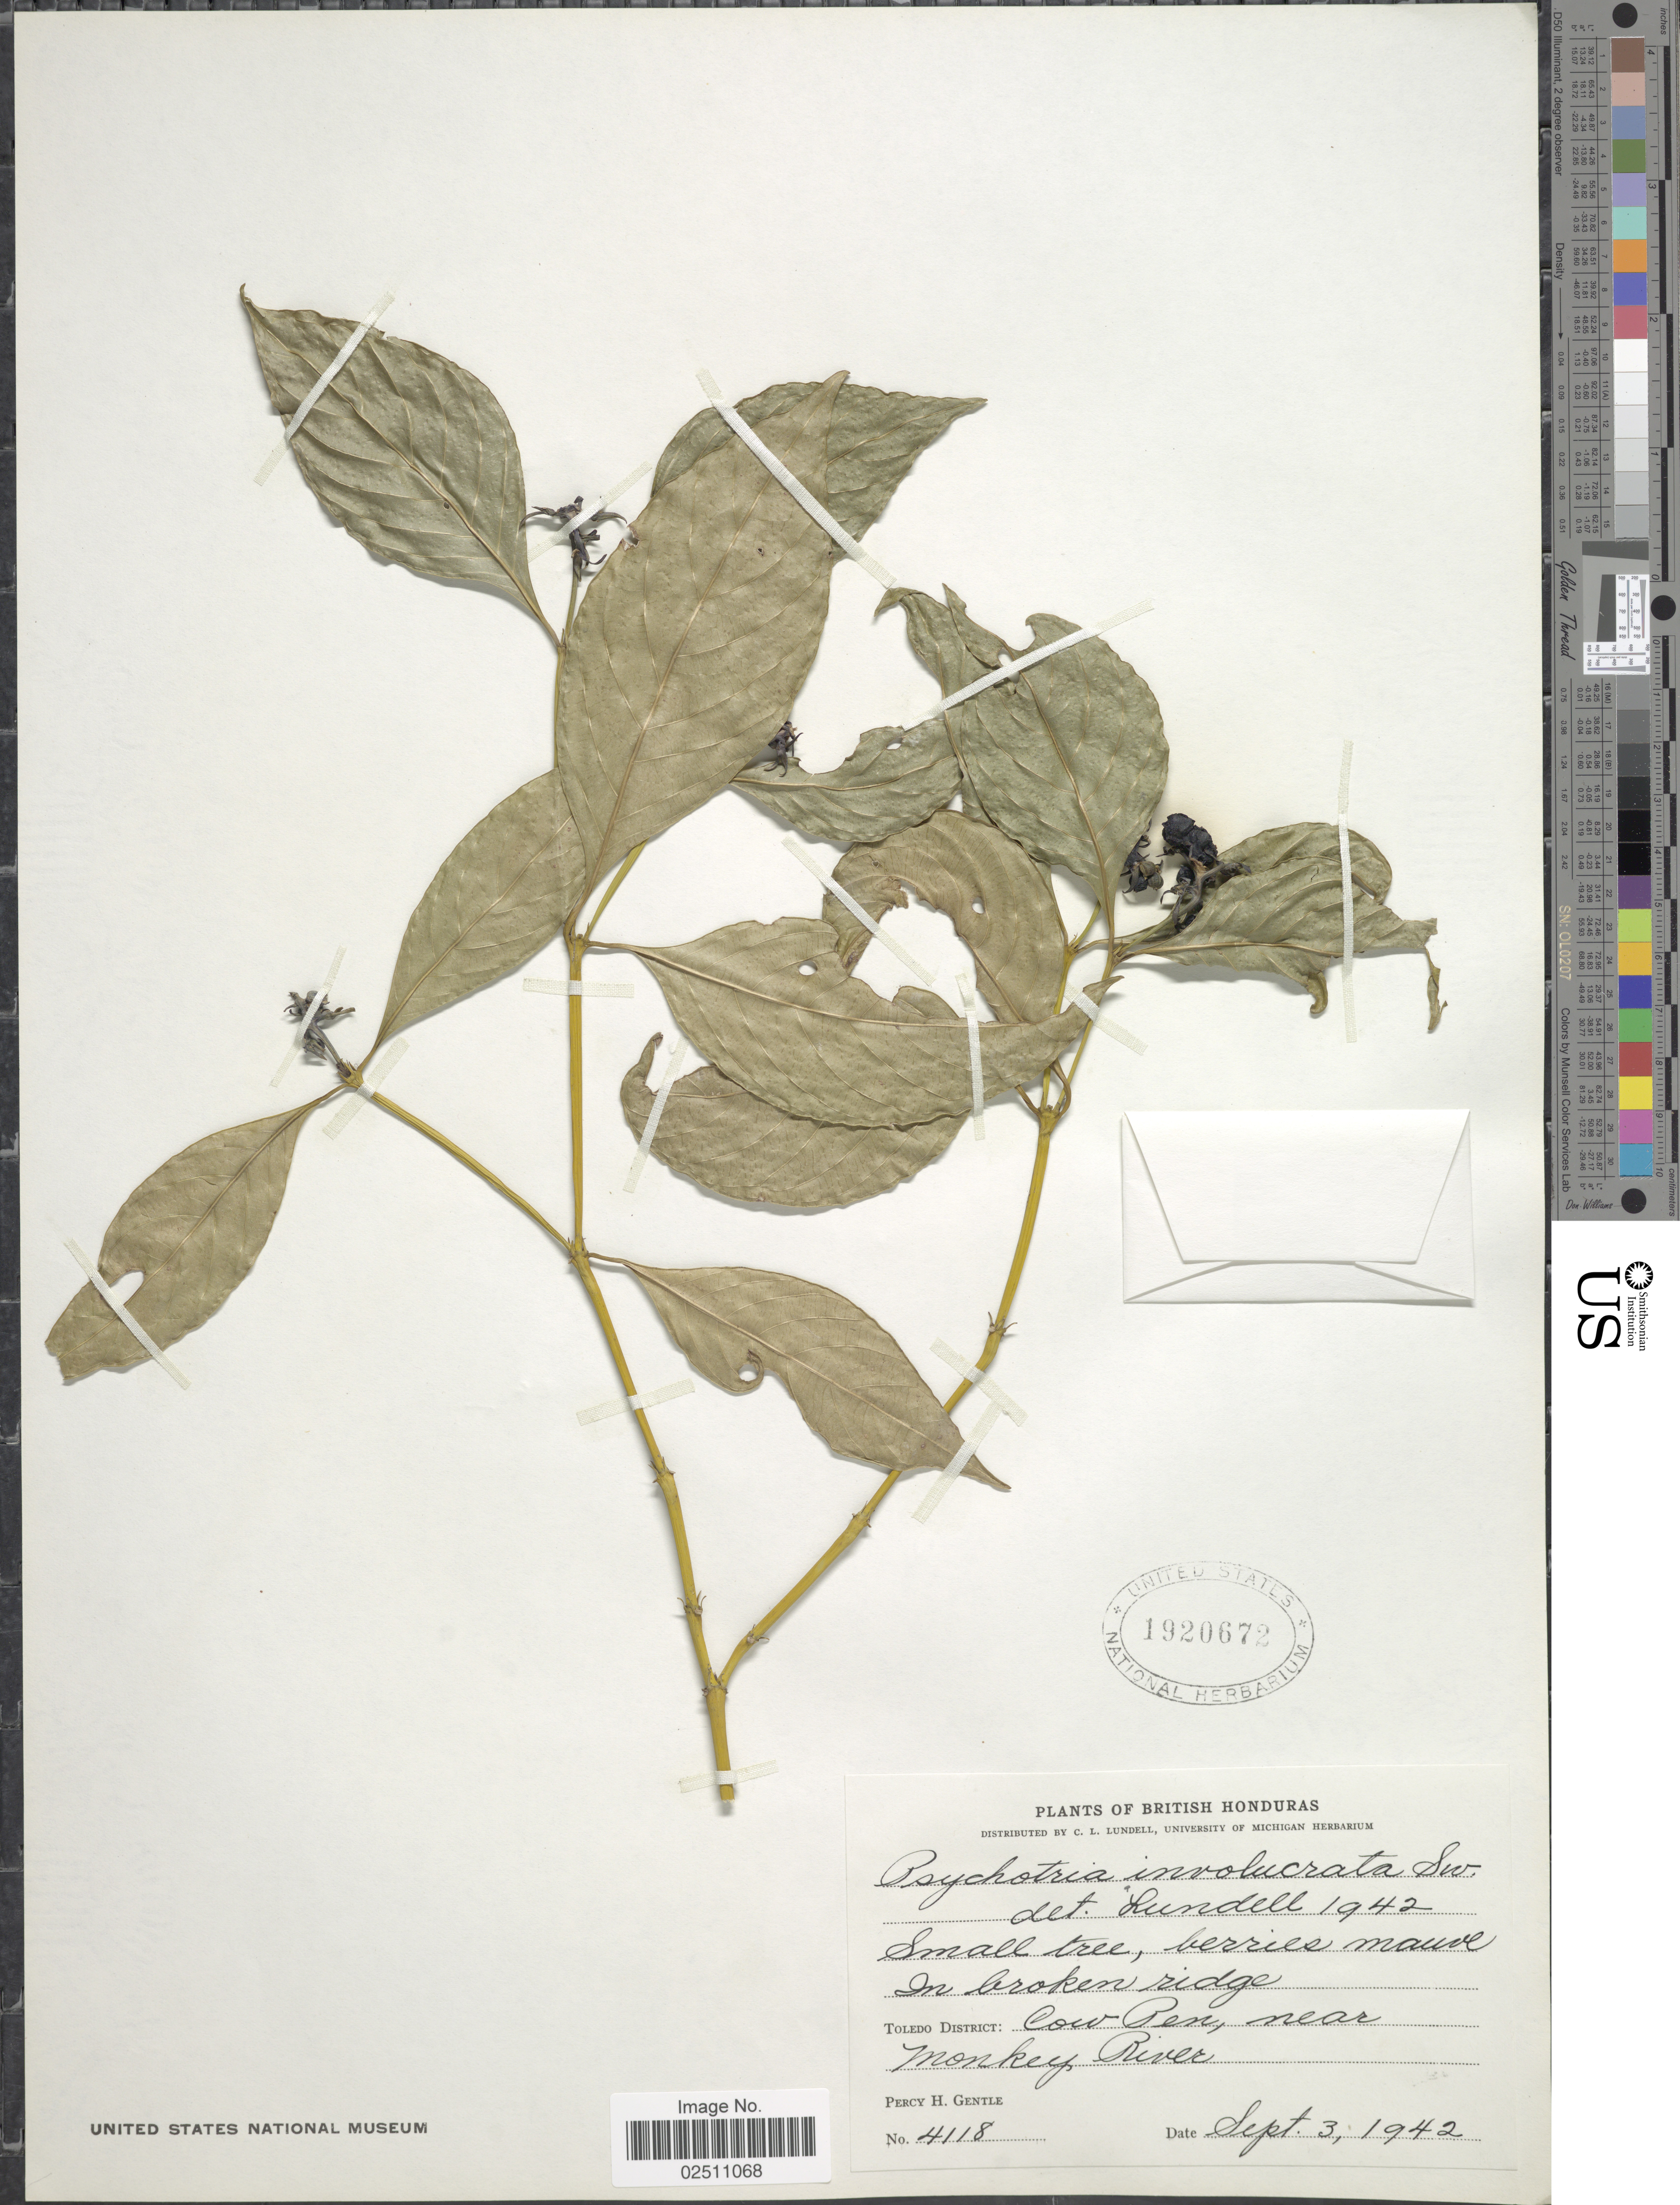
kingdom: Plantae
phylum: Tracheophyta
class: Magnoliopsida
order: Gentianales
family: Rubiaceae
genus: Psychotria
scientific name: Psychotria involucrata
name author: Sw.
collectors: P. H. Gentle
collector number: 4118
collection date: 1942-09-03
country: Belize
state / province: Toledo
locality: In broken ridge, Cow Pen, near Monkey River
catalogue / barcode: US 1920672